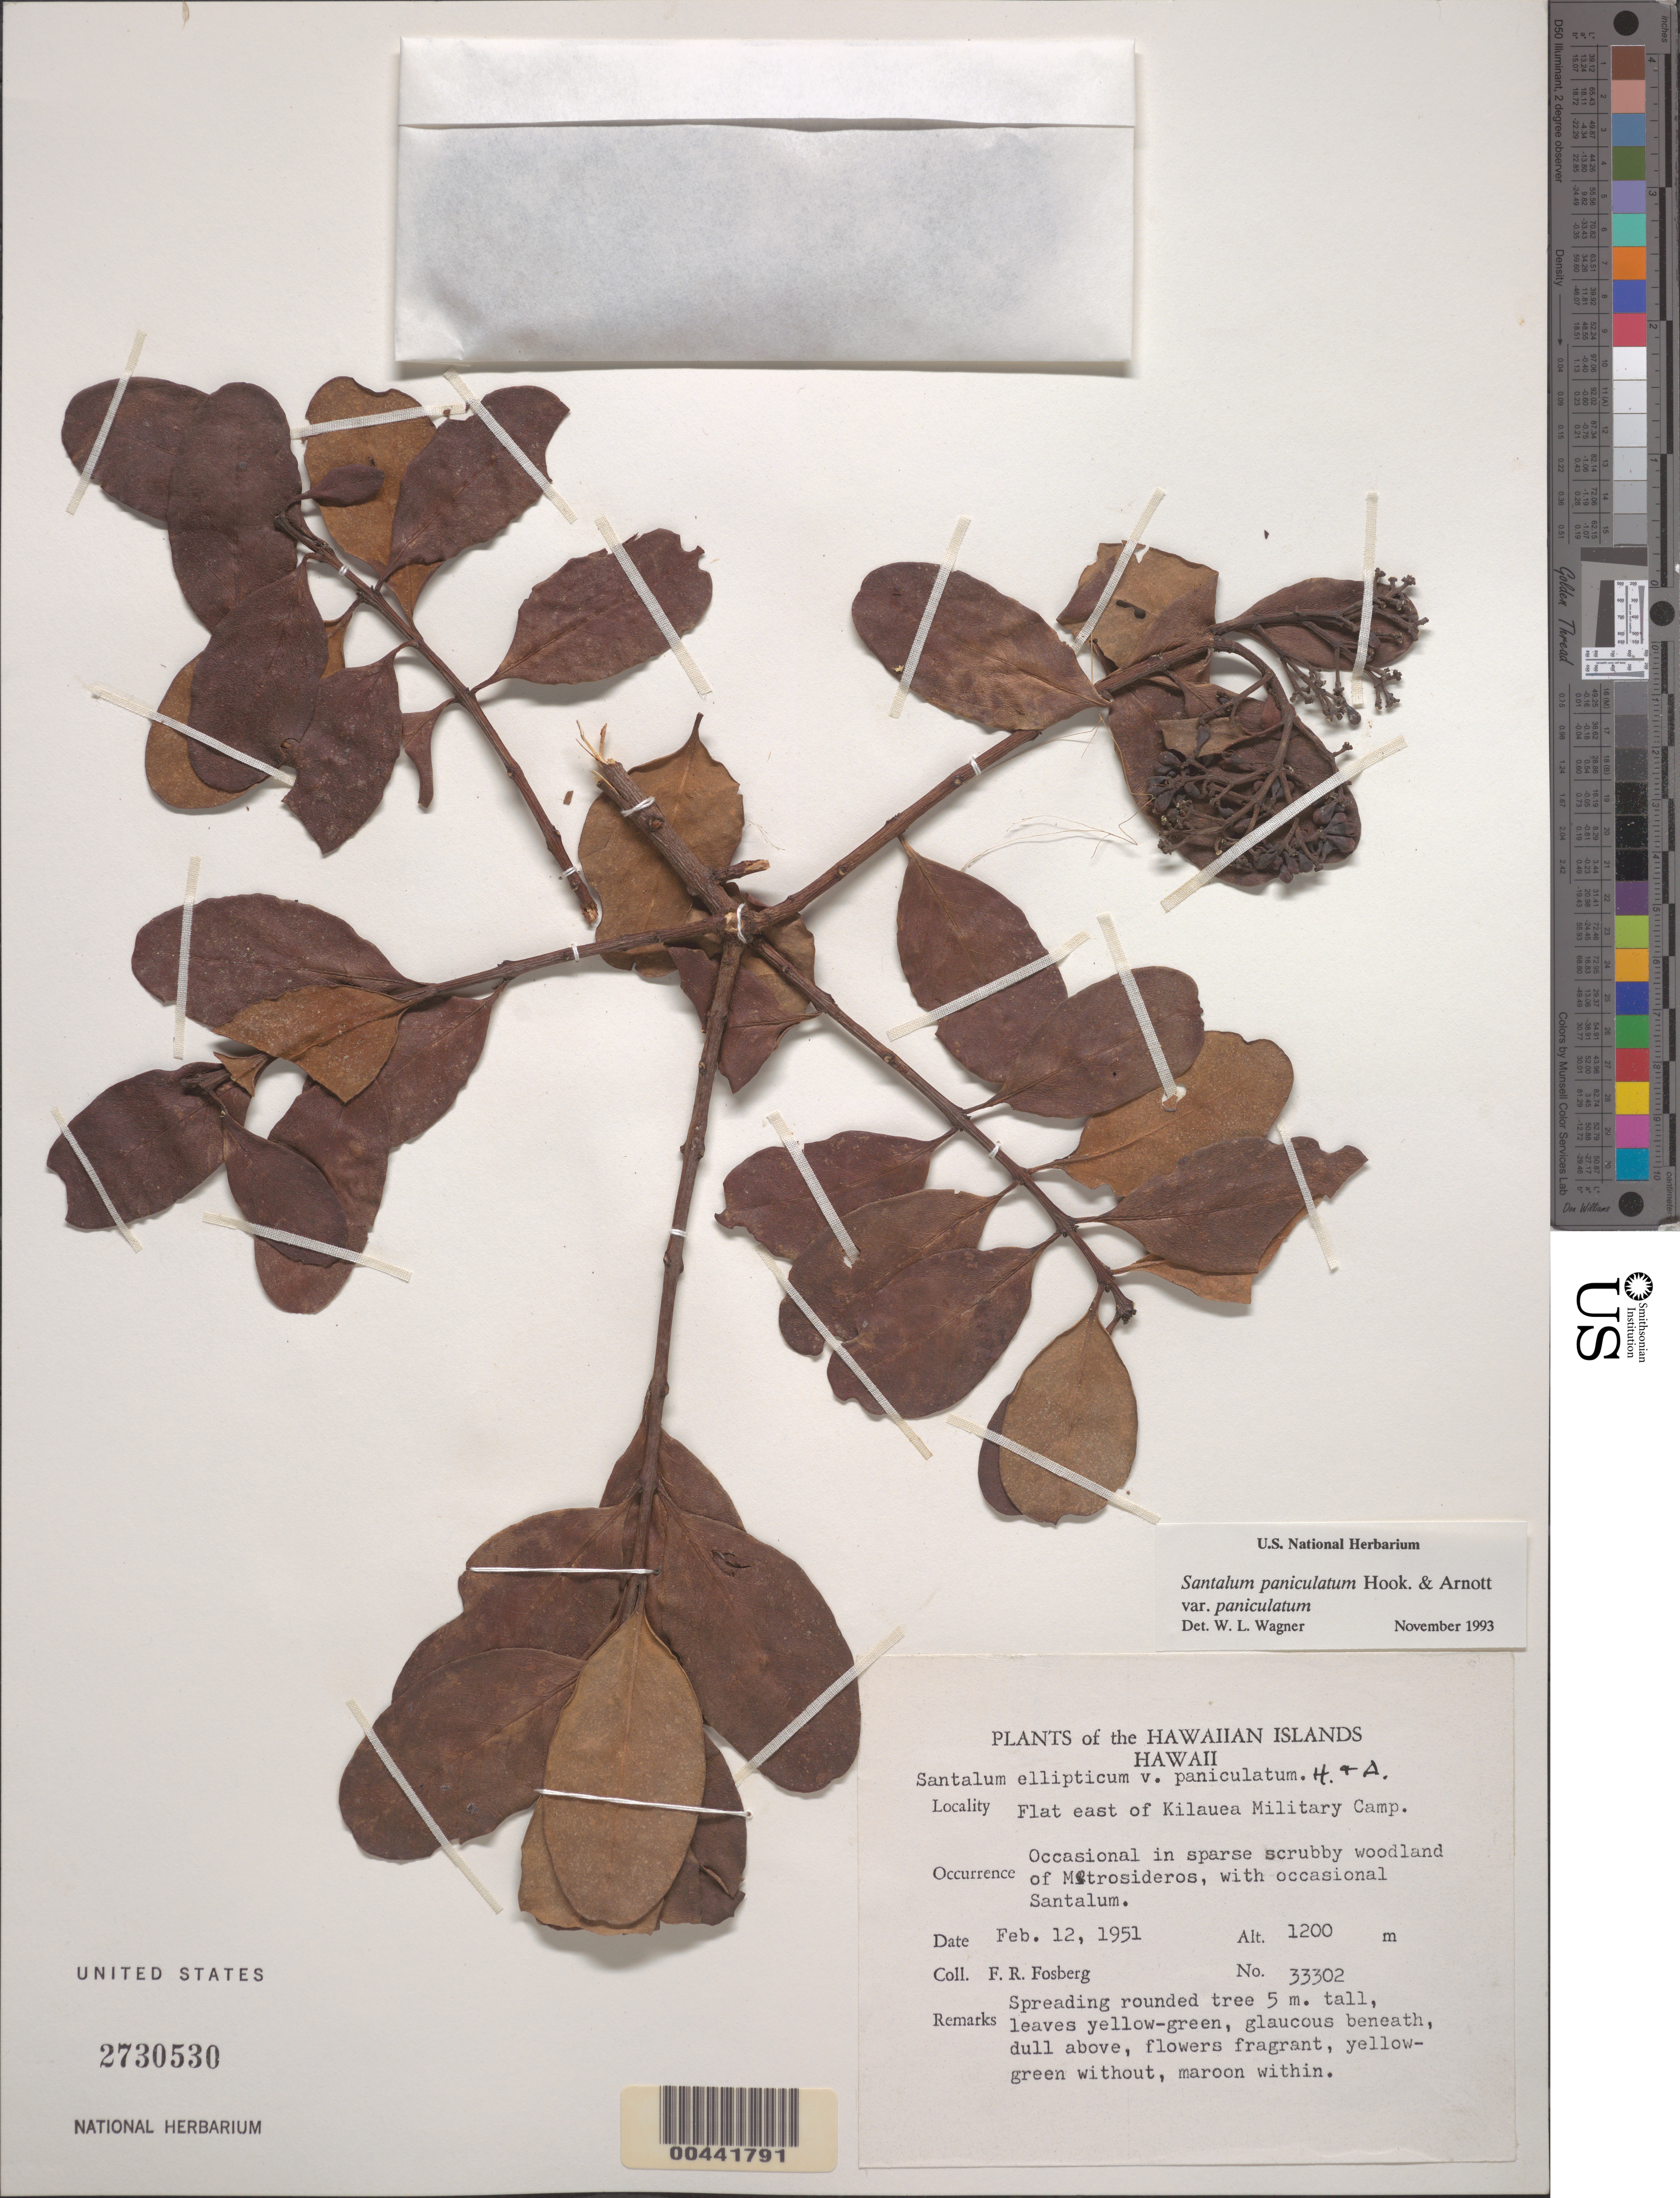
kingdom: Plantae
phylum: Tracheophyta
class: Magnoliopsida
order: Santalales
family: Santalaceae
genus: Santalum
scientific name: Santalum paniculatum var. paniculatum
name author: Hook. & Arn.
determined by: Wagner, W. L., (BOT), Smithsonian Institution - National Museum of Natural History (UNITED STATES)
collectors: F. R. Fosberg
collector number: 33302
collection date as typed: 12 Feb 1951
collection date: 1951-02-12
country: United States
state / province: Hawaii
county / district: Hawaii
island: Hawaii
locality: Flat east of Kilauea Military Camp.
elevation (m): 1200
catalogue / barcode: US 2730530